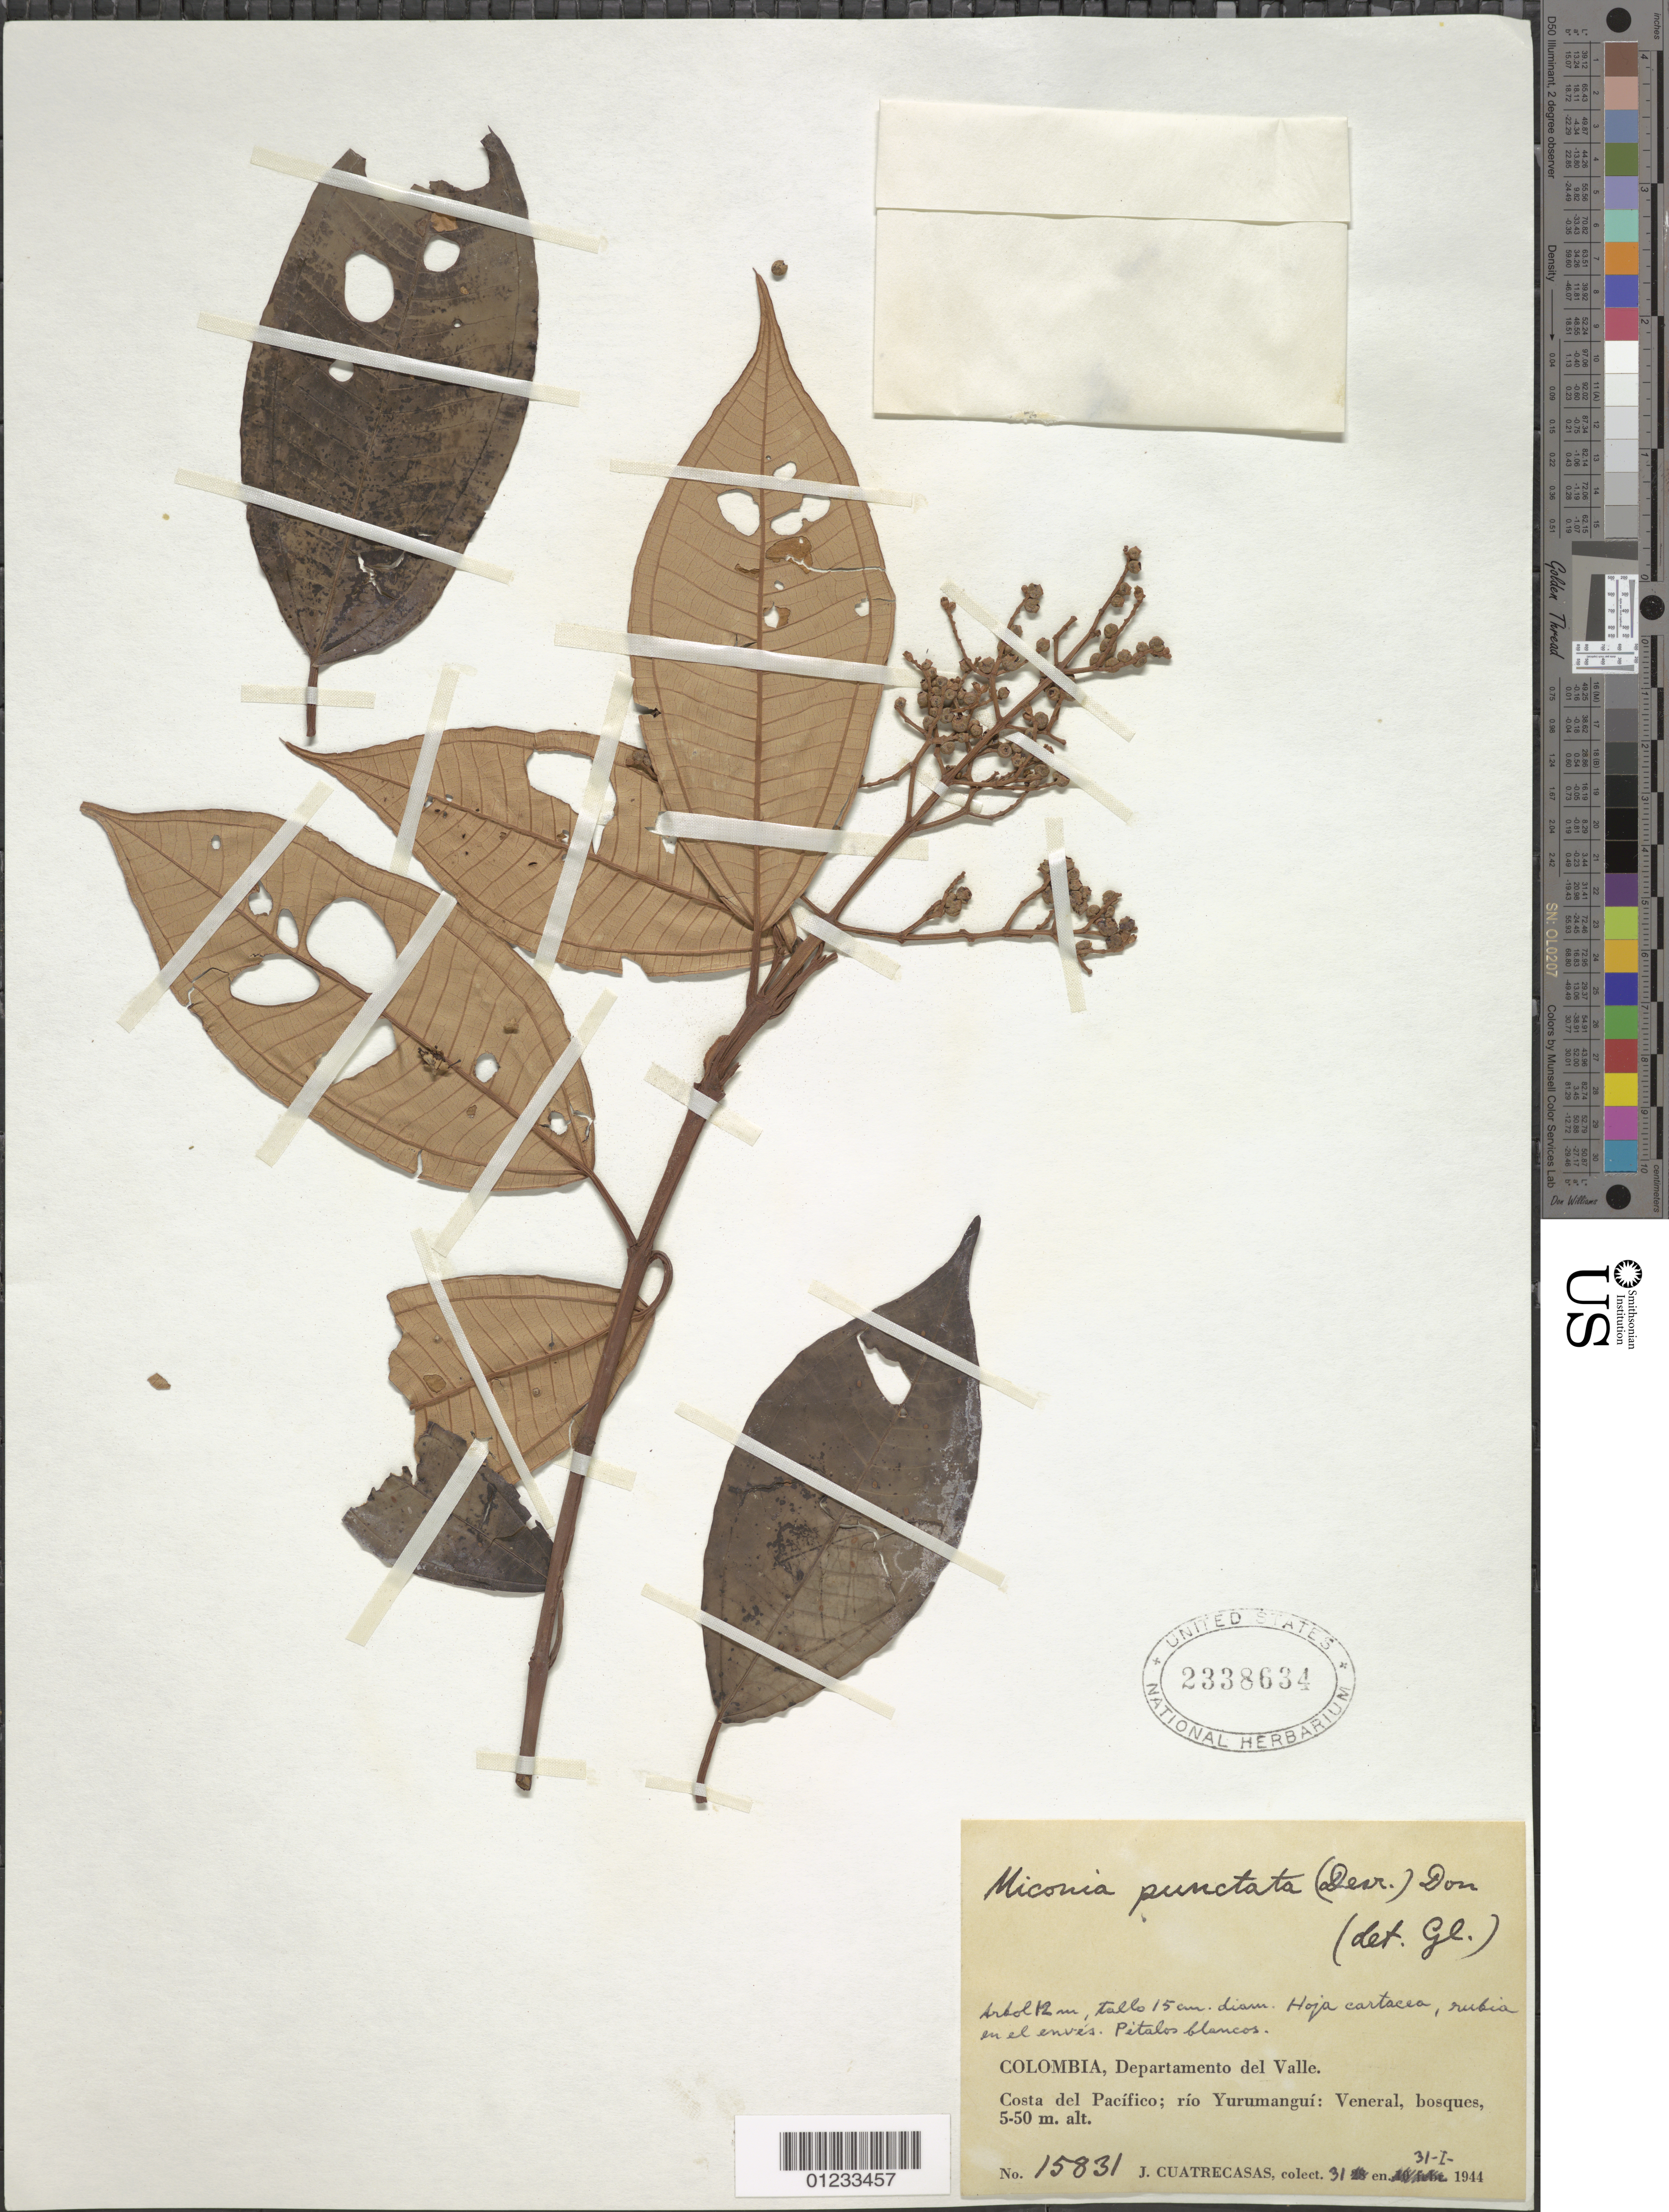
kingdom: Plantae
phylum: Tracheophyta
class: Magnoliopsida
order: Myrtales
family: Melastomataceae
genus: Miconia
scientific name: Miconia punctata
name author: (Desr.) D. Don ex DC.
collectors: J. Cuatrecasas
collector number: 15831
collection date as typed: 31 Jan 1944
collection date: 1944-01-31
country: Colombia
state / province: Valle del Cauca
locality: Pacific coast, Rio Yurumangui, Veneral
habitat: bosque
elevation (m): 5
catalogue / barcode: US 2338634